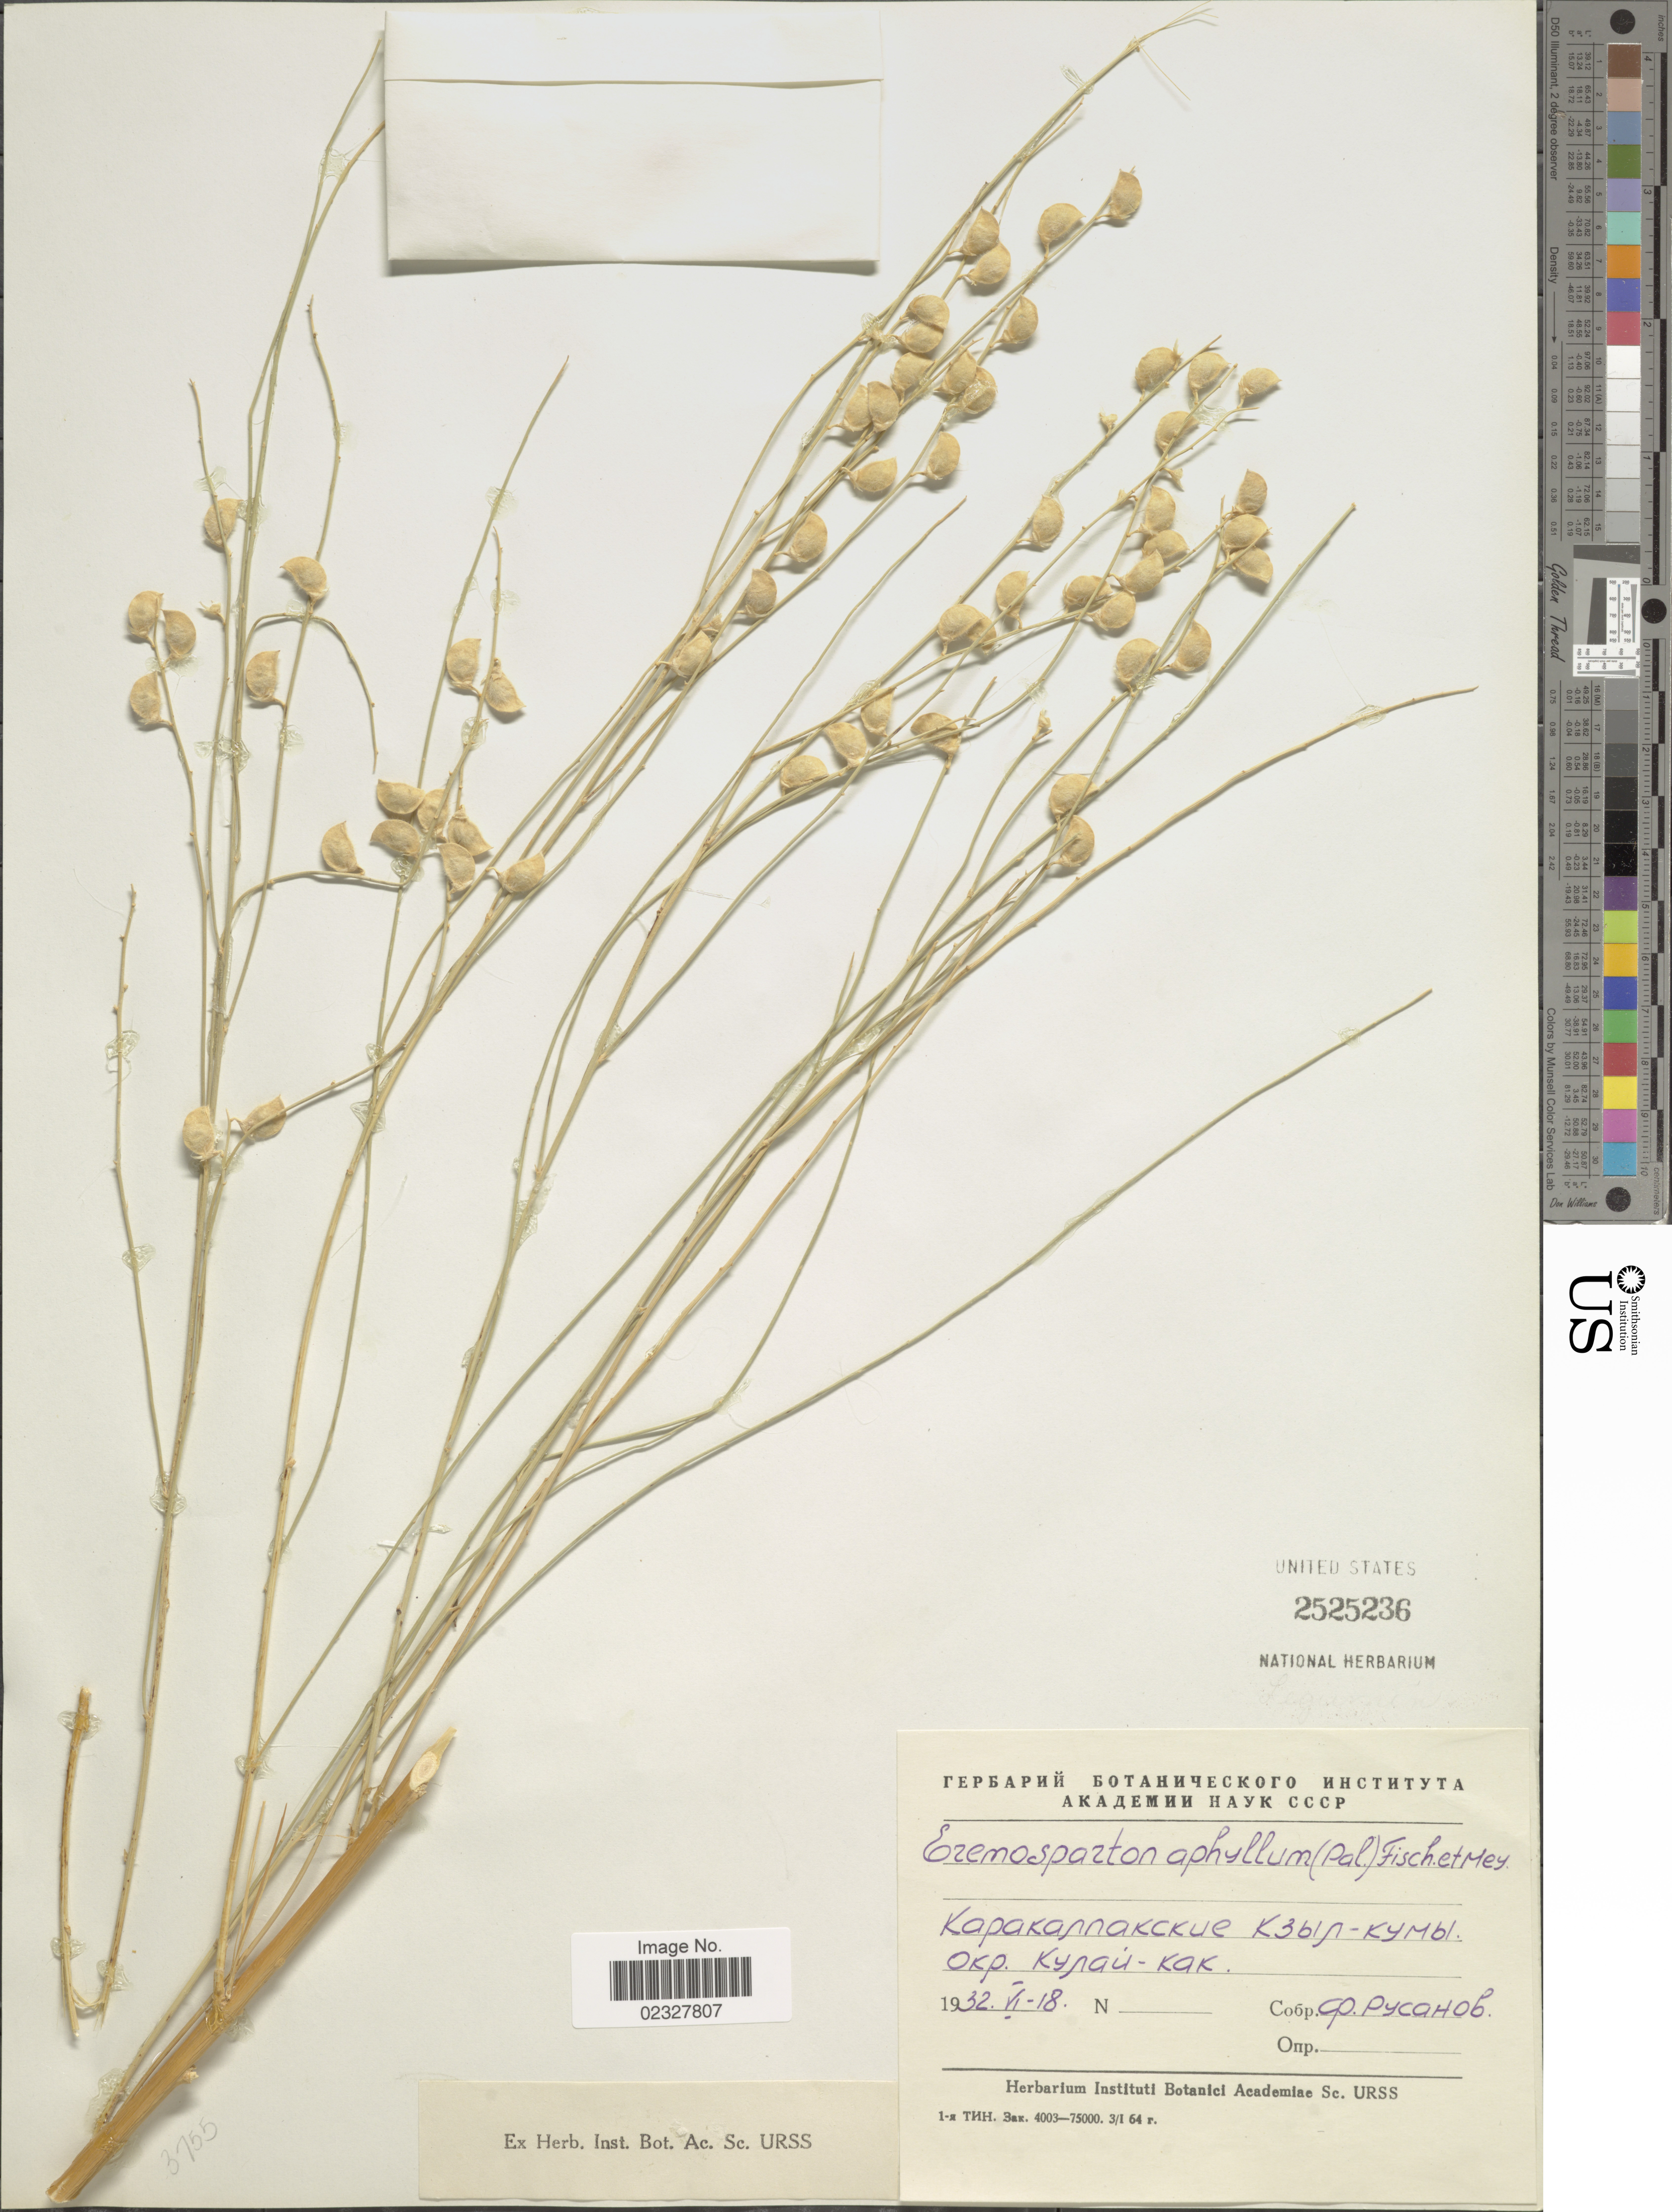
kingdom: Plantae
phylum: Tracheophyta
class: Magnoliopsida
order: Fabales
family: Fabaceae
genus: Eremosparton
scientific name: Eremosparton aphyllum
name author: (Pall.) Fisch. & C.A. Mey.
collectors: F. Rusanov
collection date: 1932-06-18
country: Uzbekistan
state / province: Qoraqalpog'iston Republikasi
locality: Kyzylkum Desert, vicinity of Kulay-kak.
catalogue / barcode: US 2525236